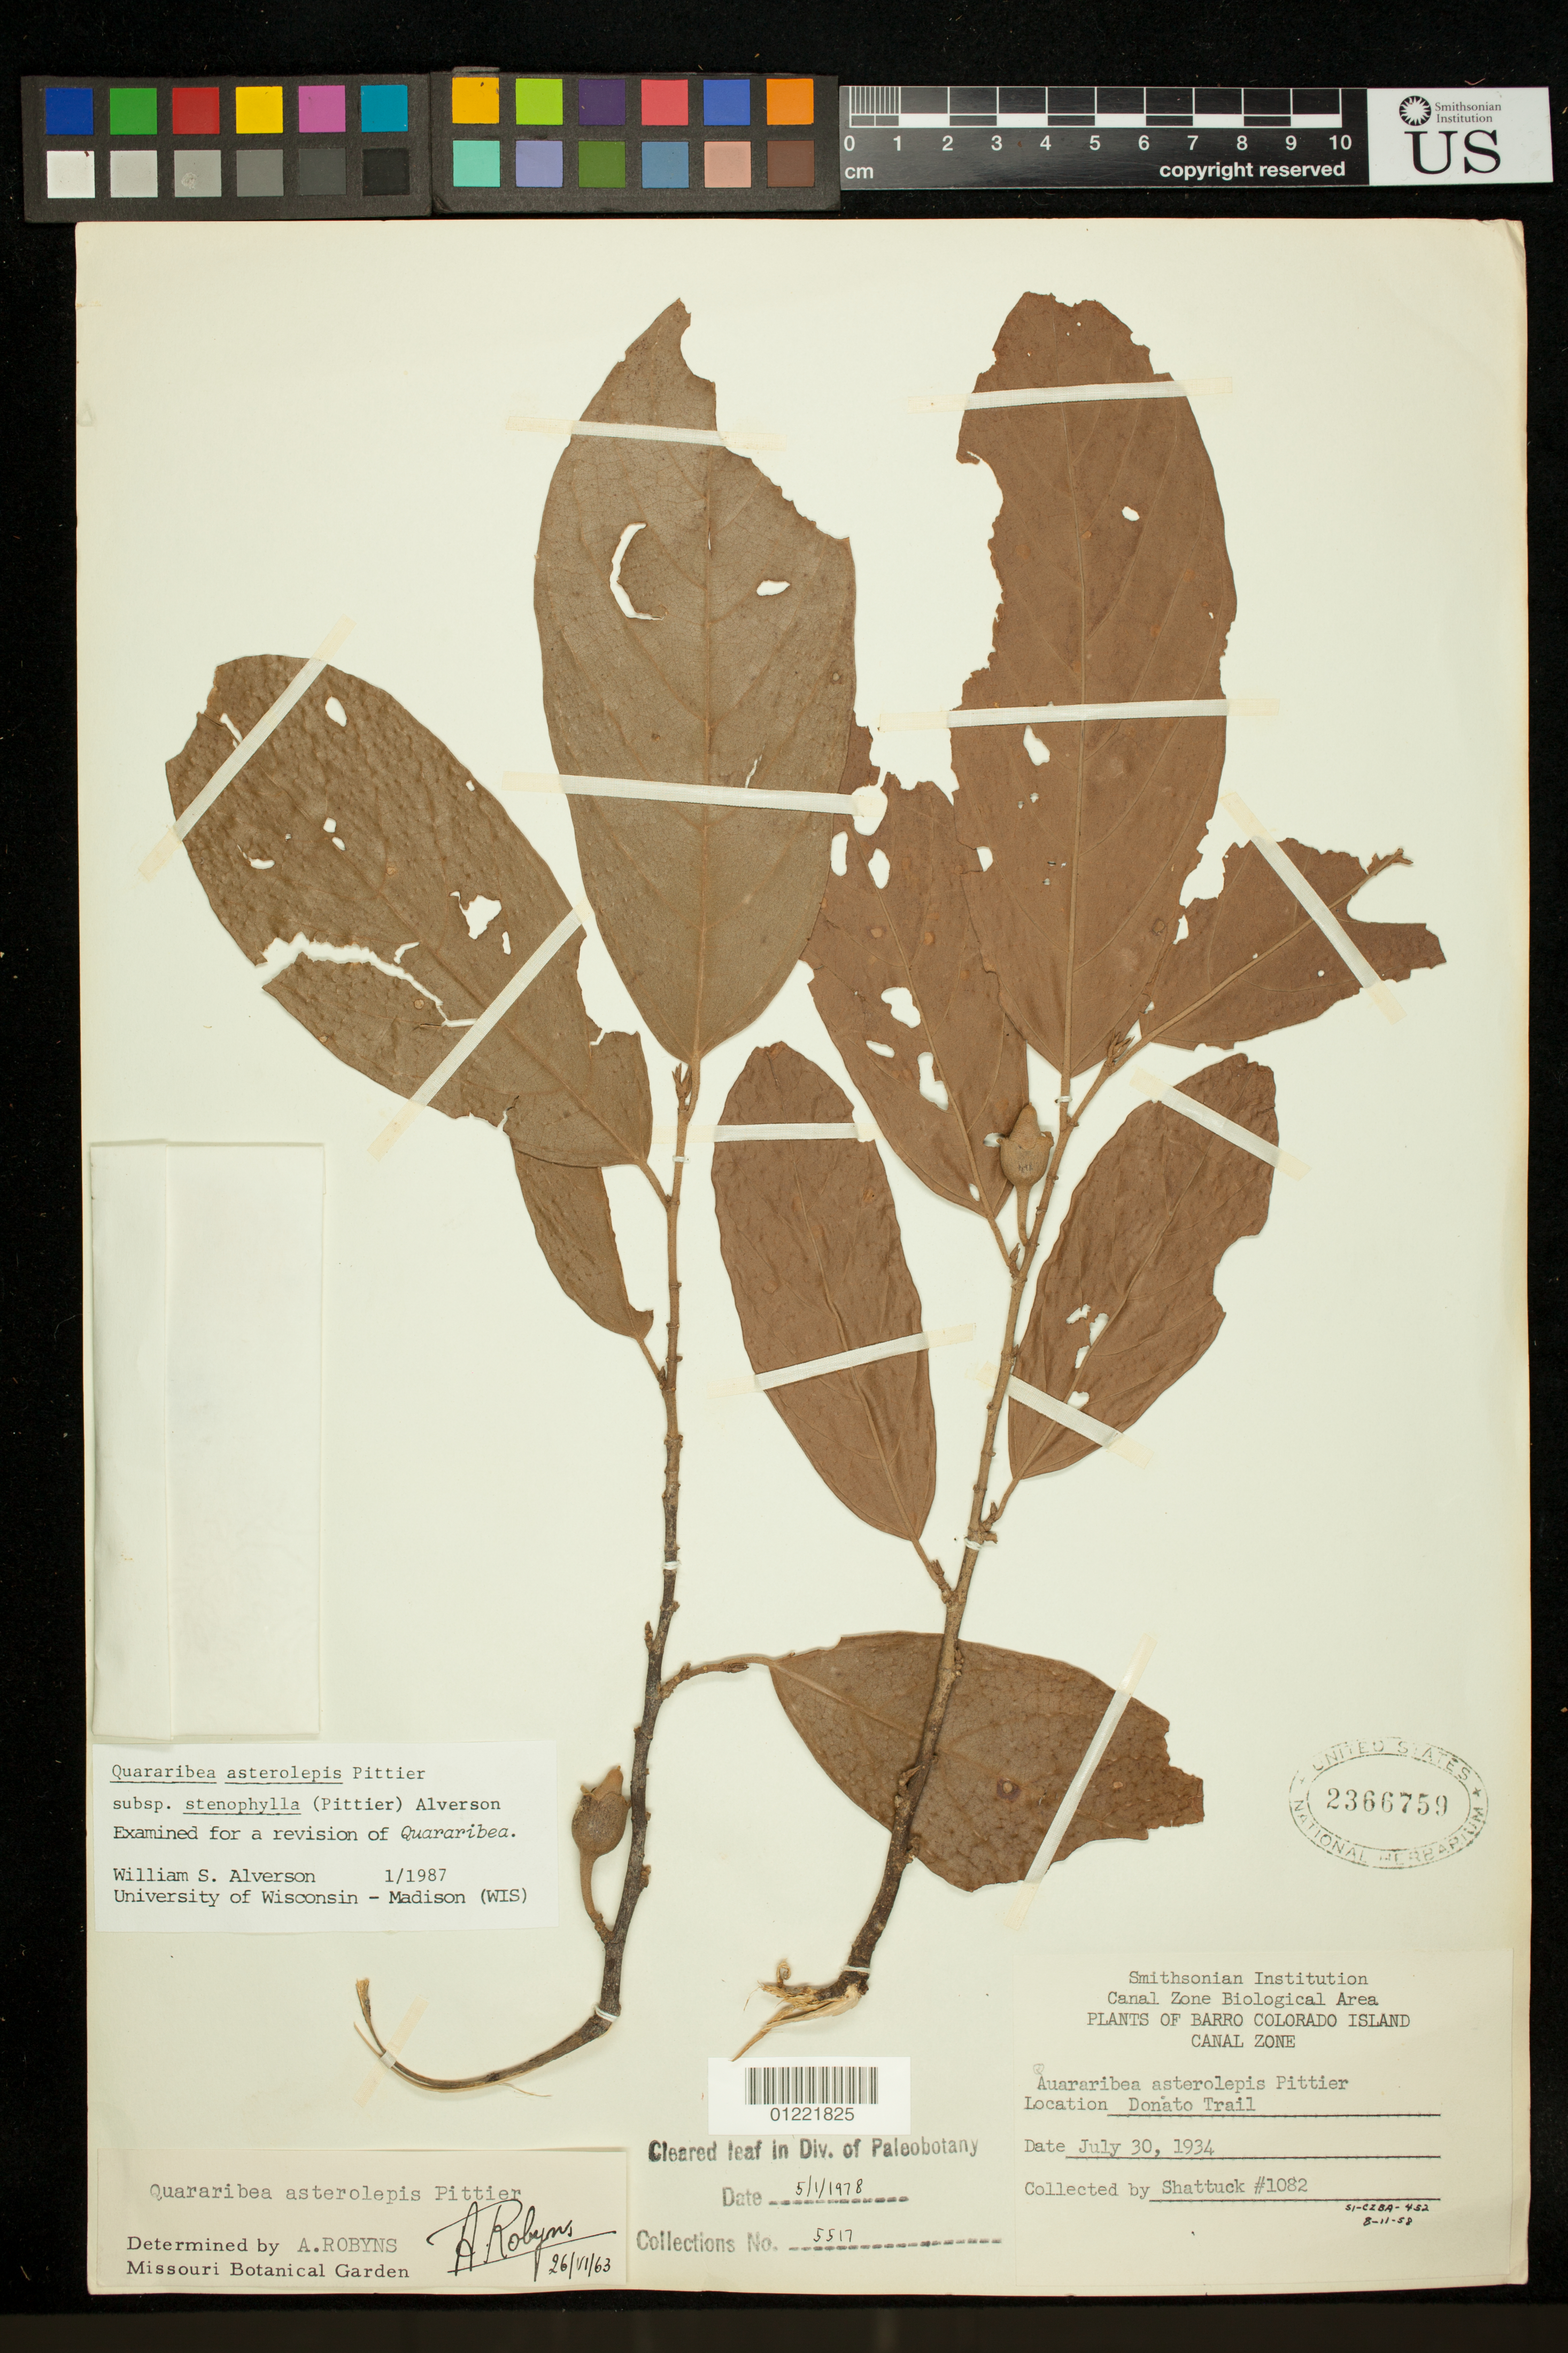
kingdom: Plantae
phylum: Tracheophyta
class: Magnoliopsida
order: Malvales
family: Malvaceae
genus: Quararibea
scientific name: Quararibea asterolepis subsp. stenophylla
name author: W.S. Alverson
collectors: Shattuck, --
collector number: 1082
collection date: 1934-07-30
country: Panama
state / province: Panamá Oeste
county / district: Canal Zone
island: Barro Colorado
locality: Canal Zone Biological Area, Barro Colorado Island, Donato Trail.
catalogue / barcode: US 2366759